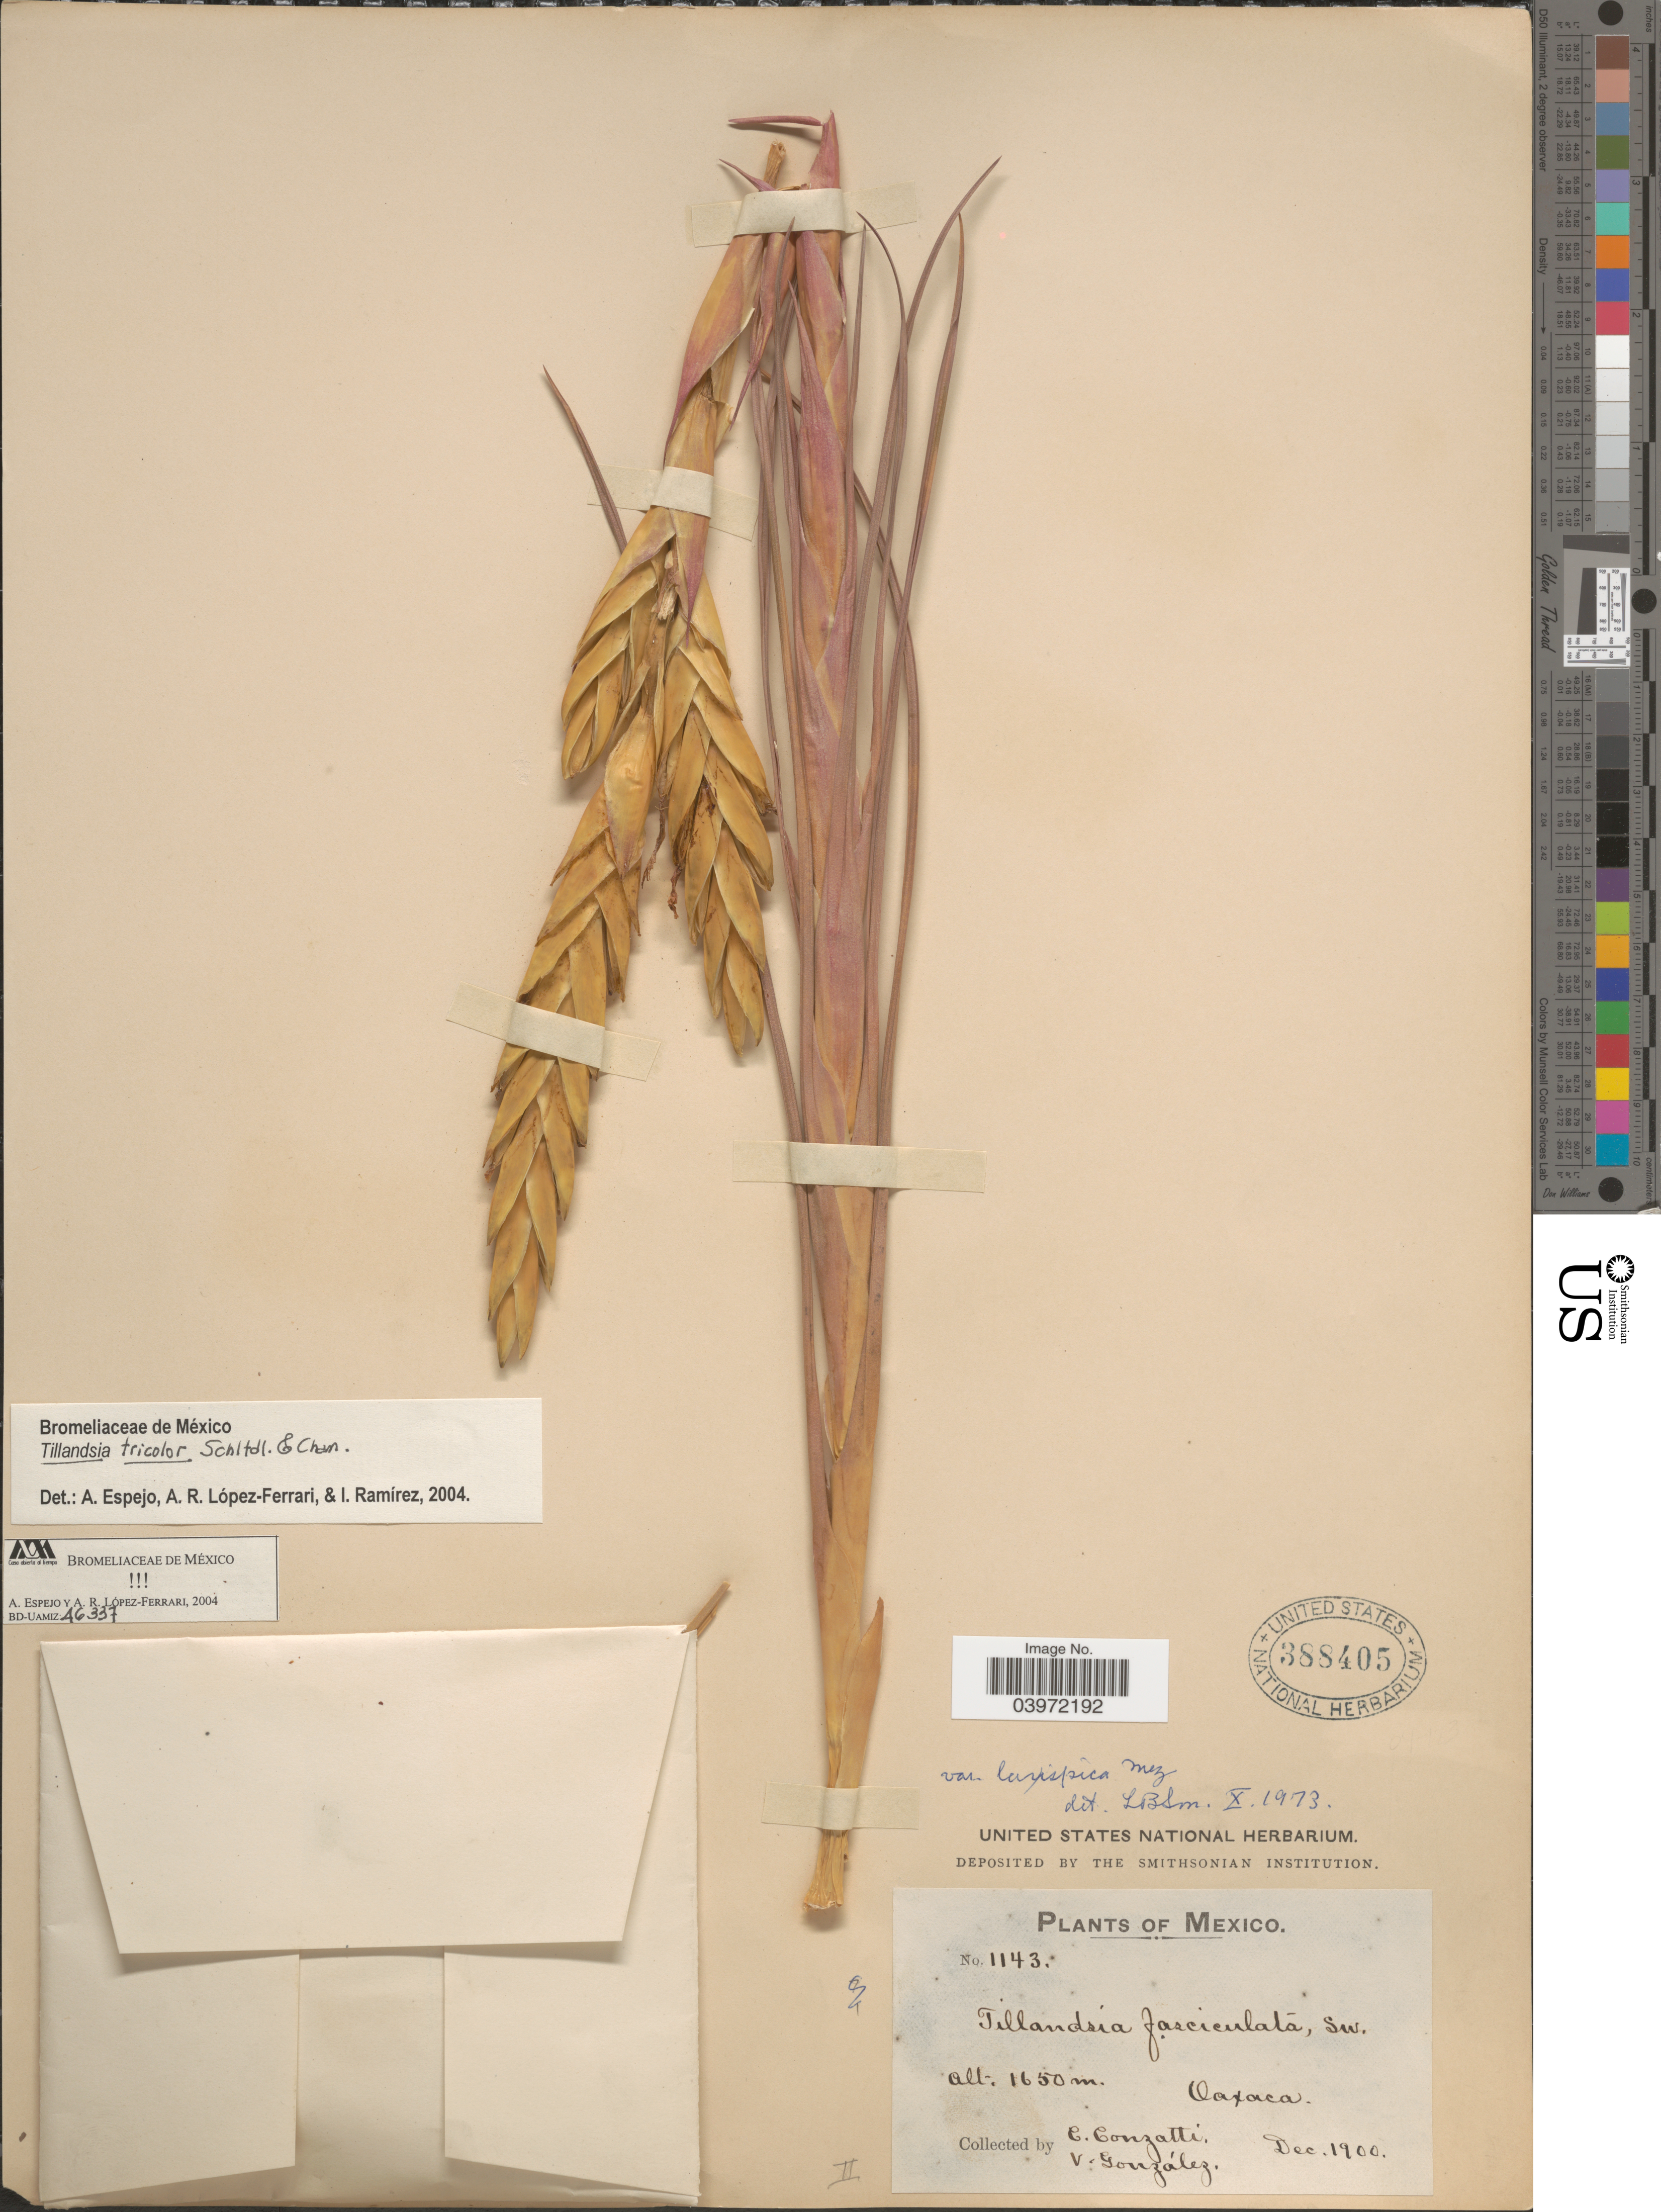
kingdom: Plantae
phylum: Tracheophyta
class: Liliopsida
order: Poales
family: Bromeliaceae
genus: Tillandsia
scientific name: Tillandsia tricolor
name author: Schltdl. & Cham.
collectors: C. Conzatti & V. González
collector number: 1143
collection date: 1900-12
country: Mexico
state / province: Oaxaca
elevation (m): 1650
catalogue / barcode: US 388405